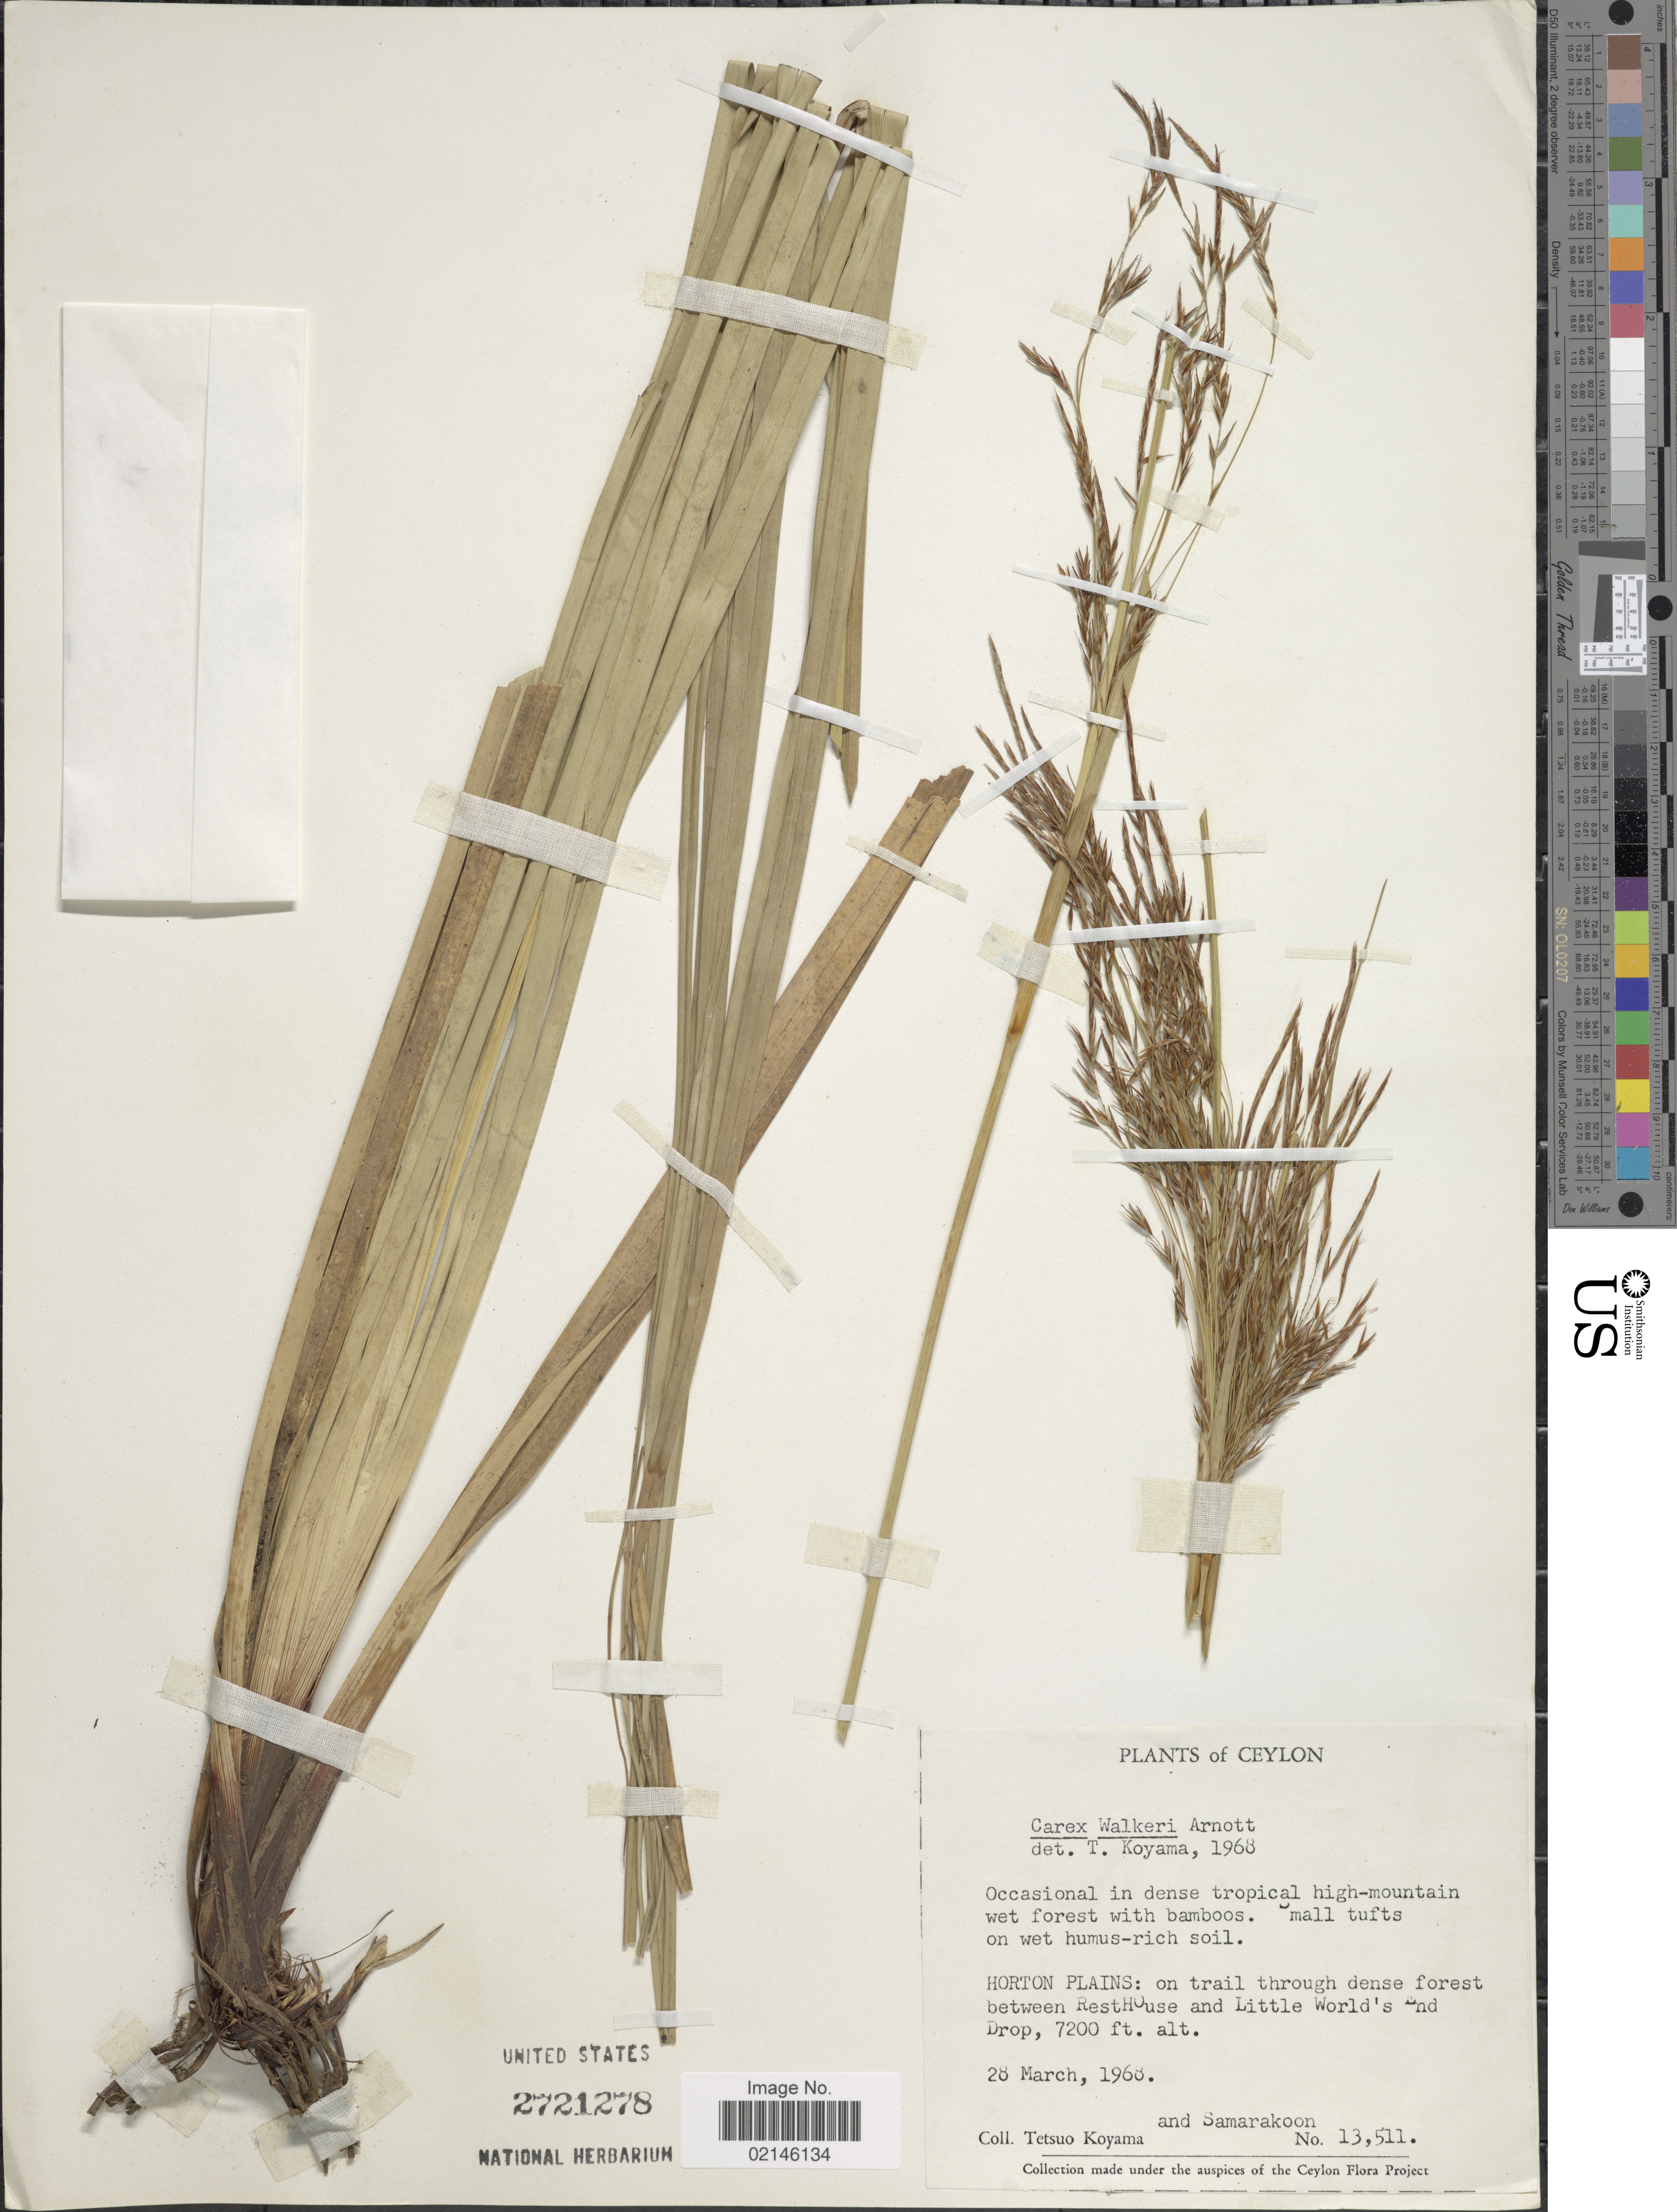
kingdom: Plantae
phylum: Tracheophyta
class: Liliopsida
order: Poales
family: Cyperaceae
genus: Carex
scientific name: Carex walkeri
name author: Arn. ex Boott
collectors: T. Koyama & T. Samarakoon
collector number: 13511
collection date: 1968-03-28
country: Sri Lanka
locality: Ceylon. Horton Plains: between Rest House and Little World's End Drop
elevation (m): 2195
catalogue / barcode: US 2721278